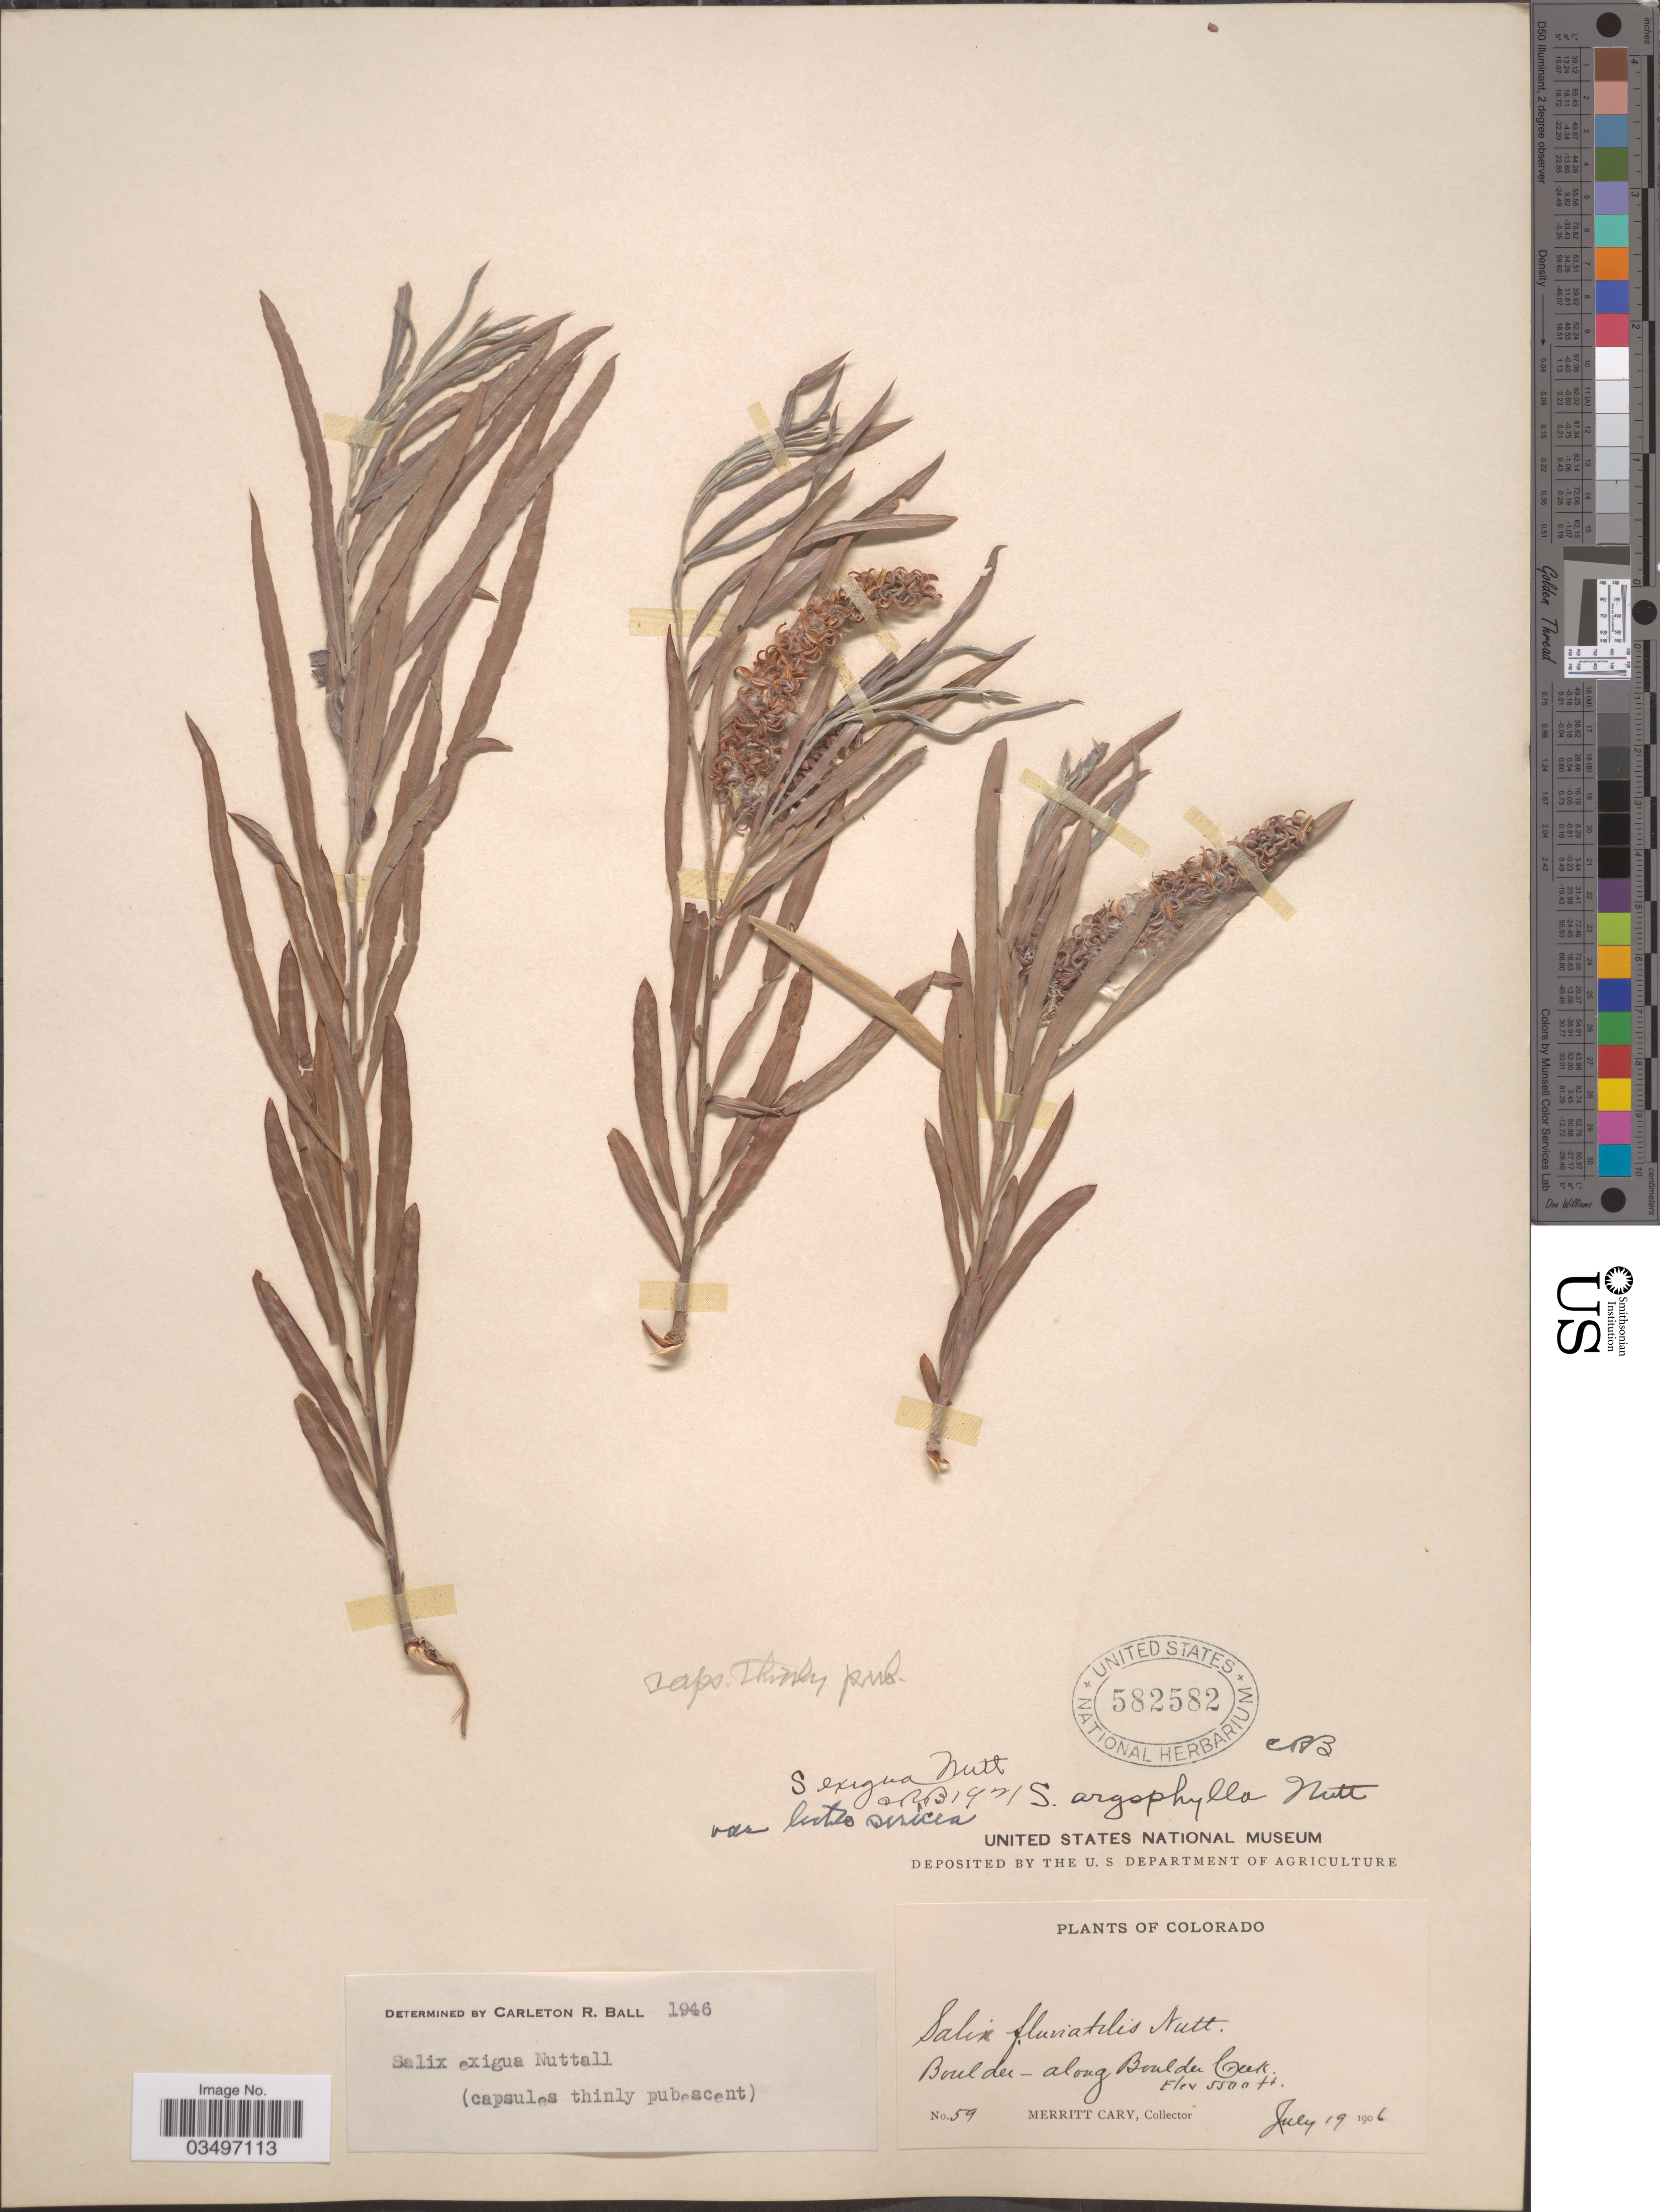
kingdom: Plantae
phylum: Tracheophyta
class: Magnoliopsida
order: Malpighiales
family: Salicaceae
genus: Salix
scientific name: Salix exigua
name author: Nutt.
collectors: M. Cary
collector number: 59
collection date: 1906-07-19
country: United States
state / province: Colorado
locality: Boulder - along Boulder Creek.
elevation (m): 1676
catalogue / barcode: US 582582